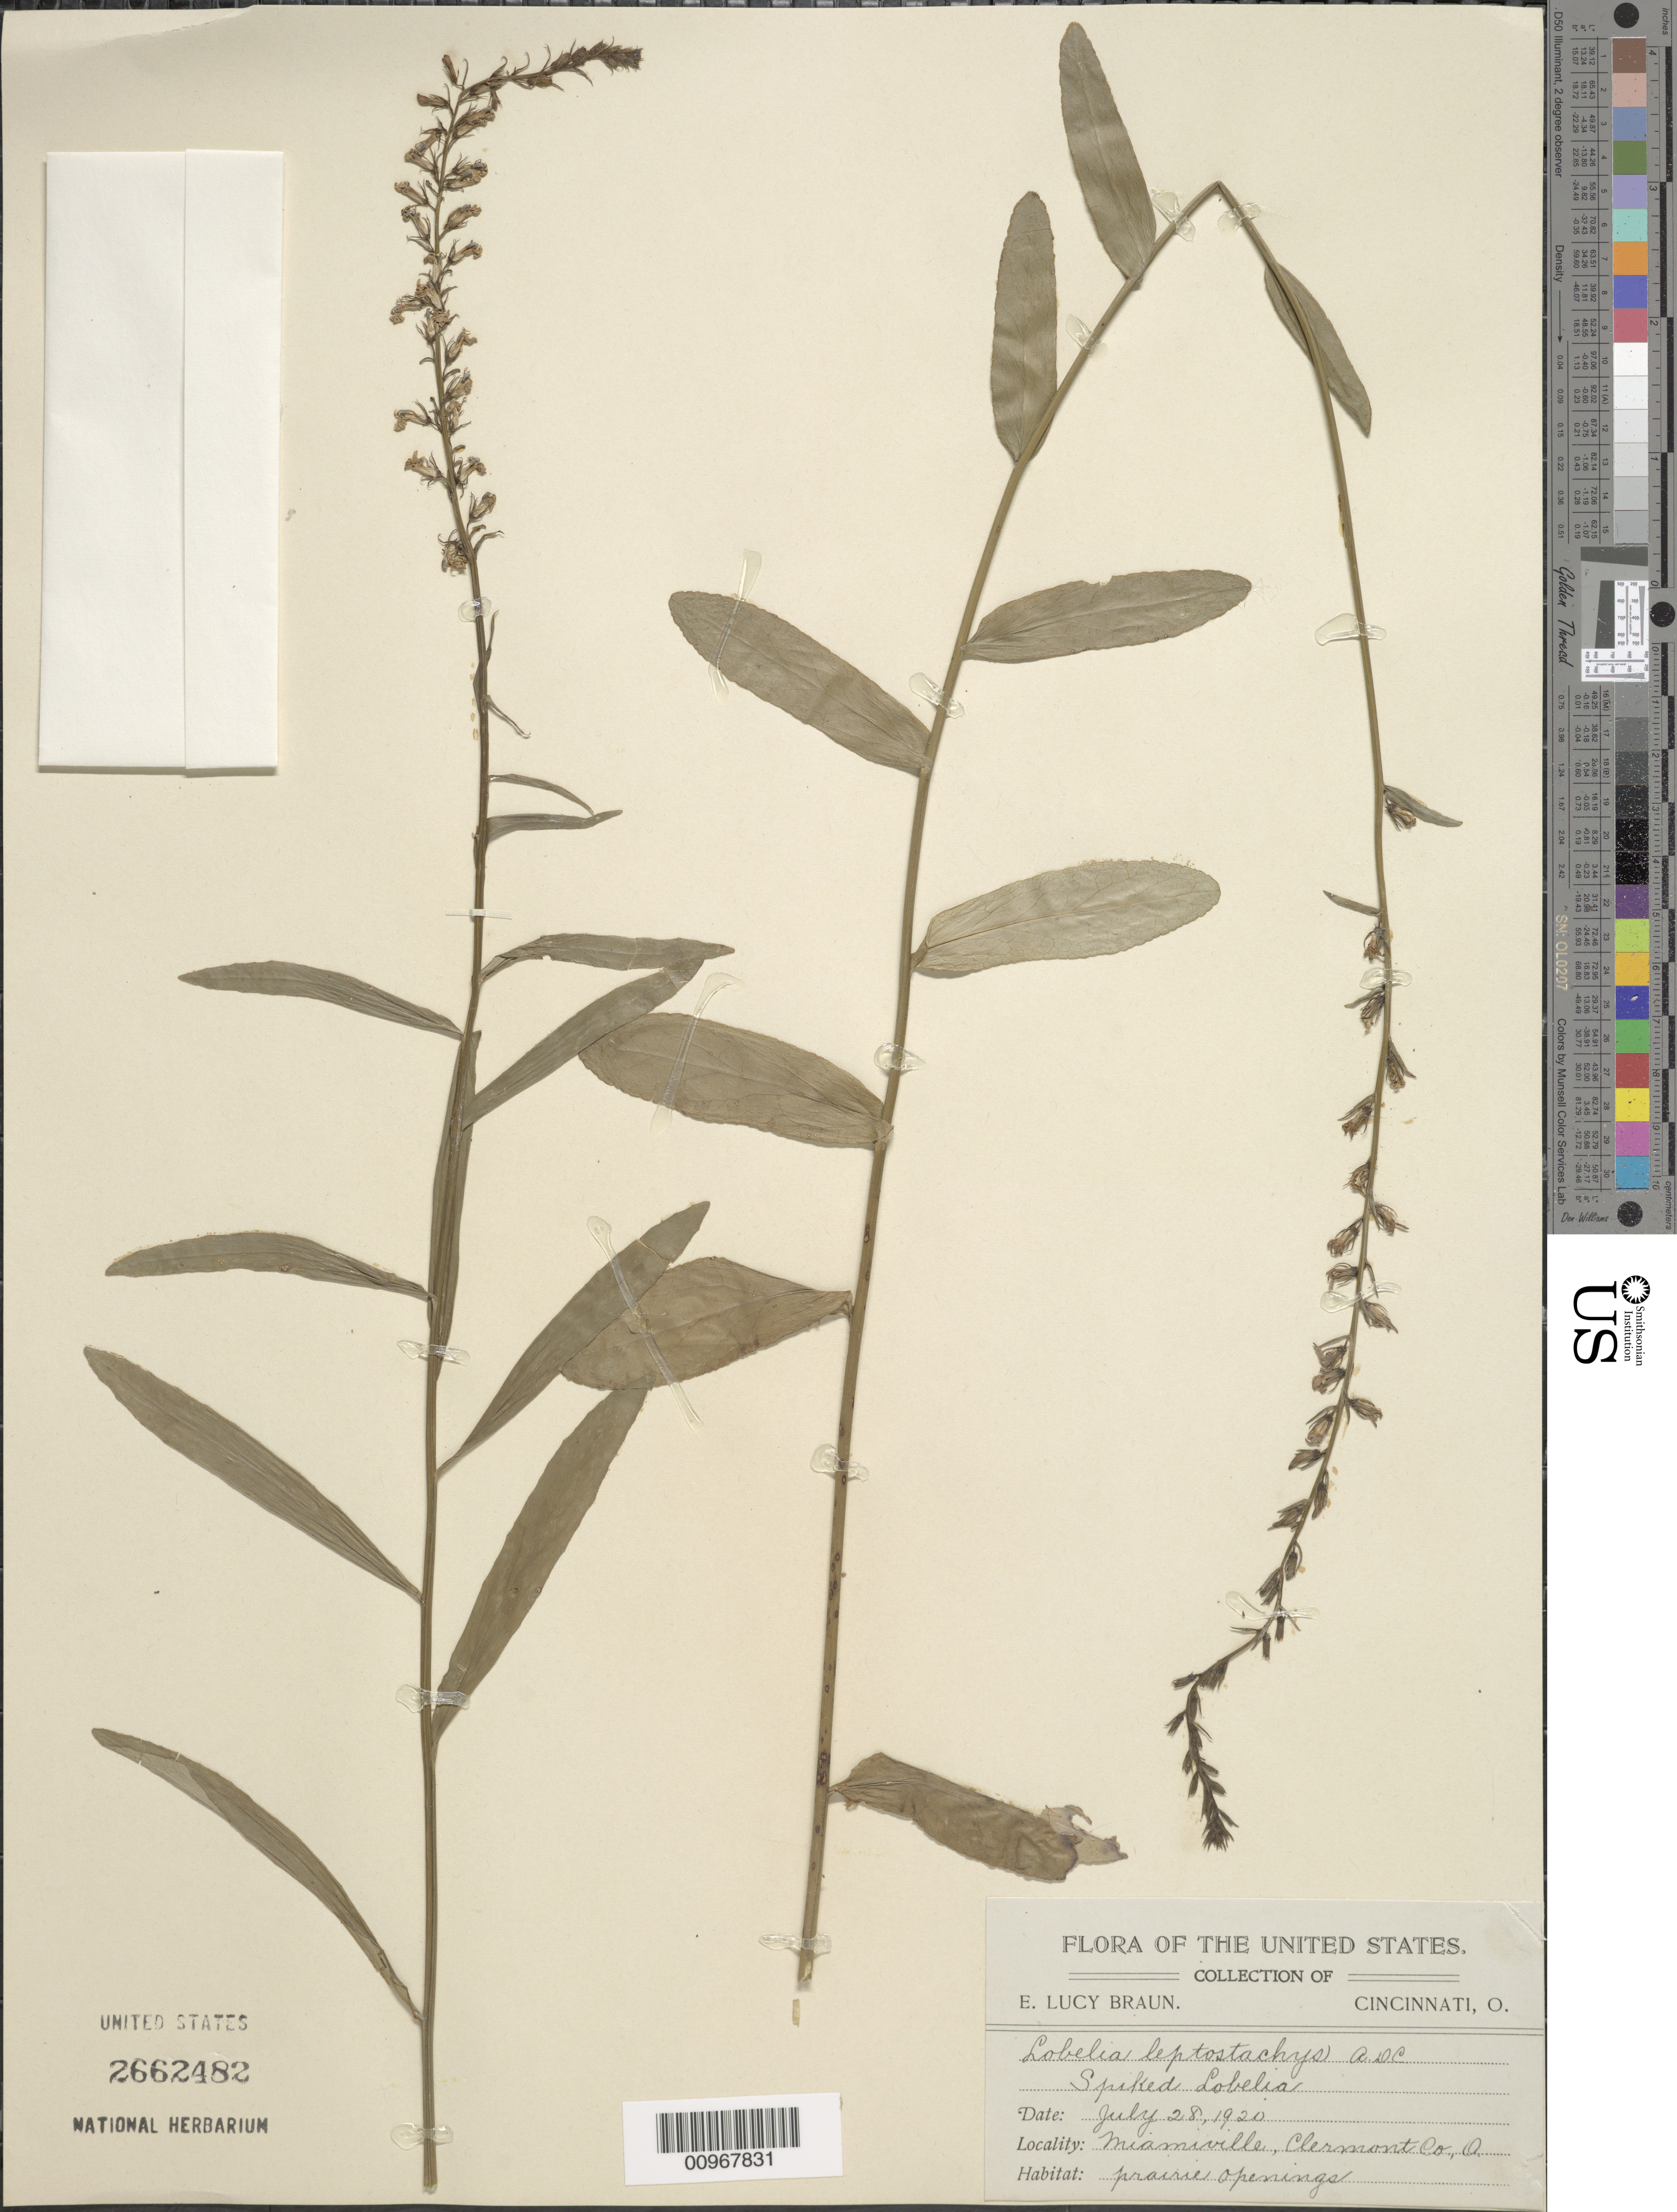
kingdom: Plantae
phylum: Tracheophyta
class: Magnoliopsida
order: Asterales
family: Campanulaceae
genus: Lobelia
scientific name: Lobelia leptostachys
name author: A. DC.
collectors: E. L. Braun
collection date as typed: July 28, 1920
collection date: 1920-07-28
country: United States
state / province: Ohio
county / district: Clermont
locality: Miamiville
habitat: prairie openings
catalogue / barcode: US 2662482